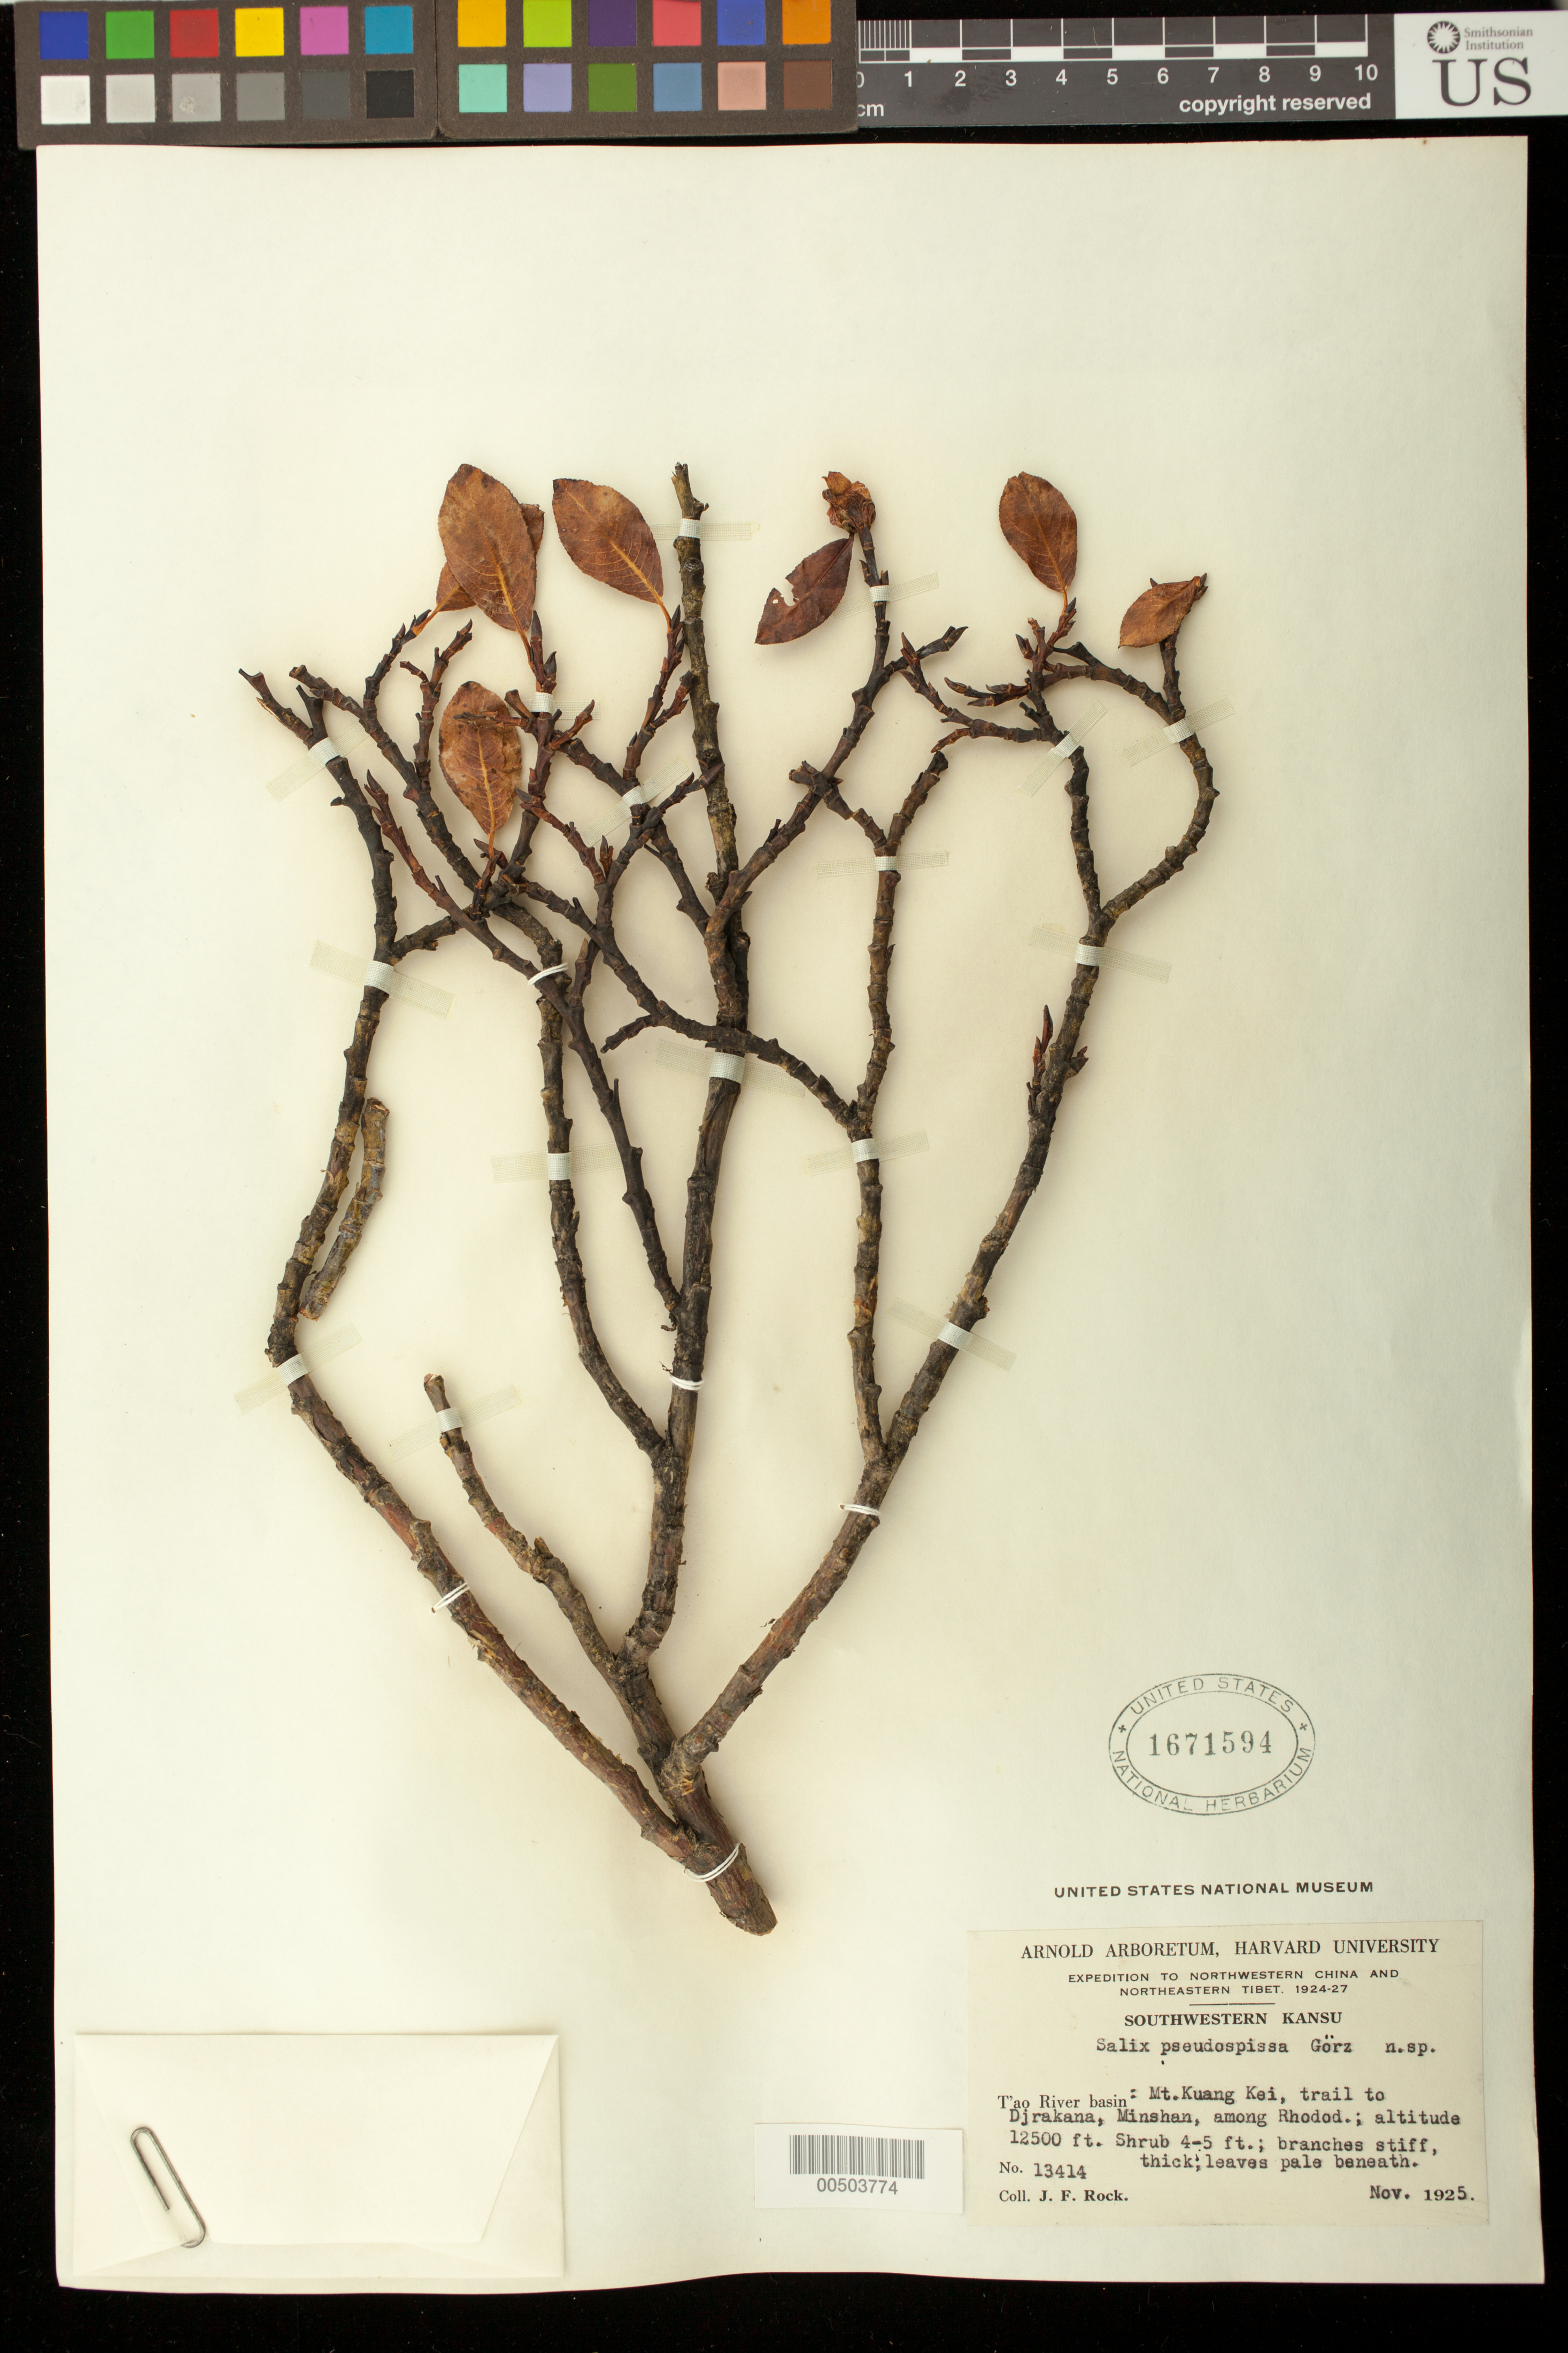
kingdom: Plantae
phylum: Tracheophyta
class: Magnoliopsida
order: Malpighiales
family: Salicaceae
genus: Salix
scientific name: Salix pseudospissa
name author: Goerz in Rehder & Kobuski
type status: Isosyntype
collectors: J. F. Rock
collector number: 13414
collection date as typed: Nov 1925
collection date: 1925-11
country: China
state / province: Gansu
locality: Southwestern Kansu. Tao River basin: Mt. Kuang Kei, trail to Djrakana, Minshan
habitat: Shrub 4-5 ft.; branches stiff, thick; leaves pale beneath.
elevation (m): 3810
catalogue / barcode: US 1671594